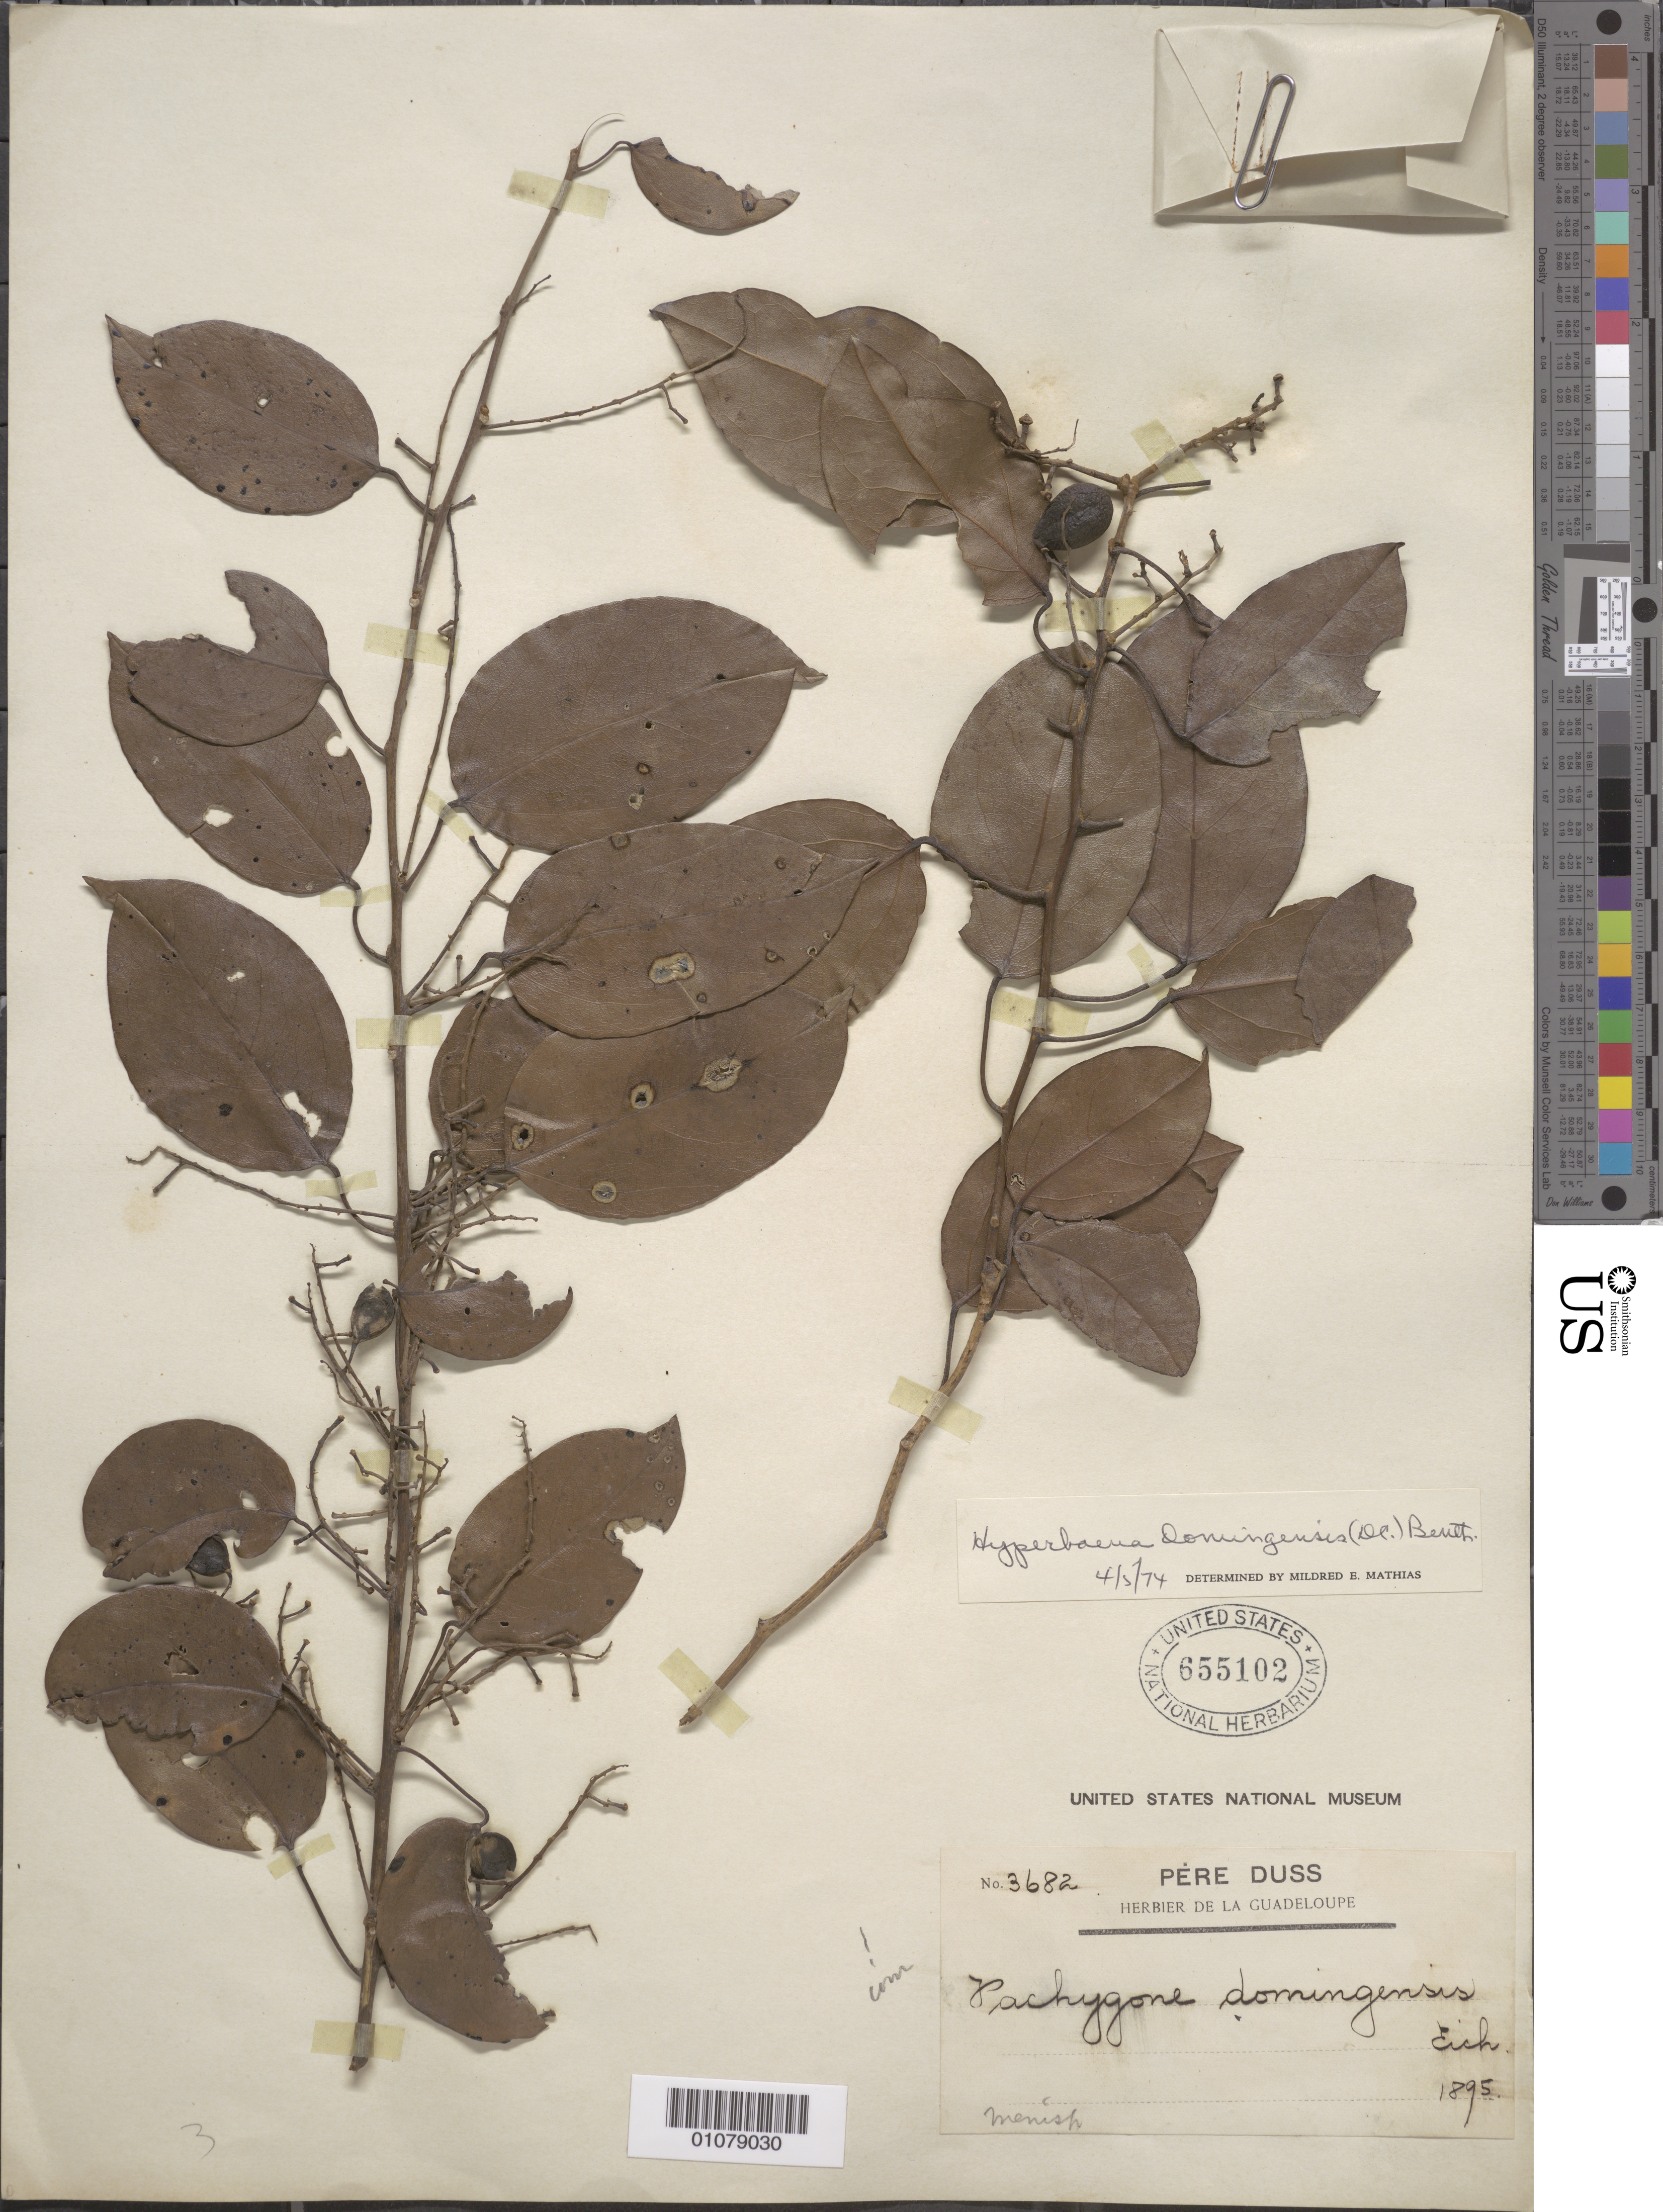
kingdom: Plantae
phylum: Tracheophyta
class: Magnoliopsida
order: Ranunculales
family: Menispermaceae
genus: Hyperbaena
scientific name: Hyperbaena domingensis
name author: (DC.) Benth.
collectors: Père Duss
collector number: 3682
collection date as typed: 1895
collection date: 1895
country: Guadeloupe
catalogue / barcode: US 655102